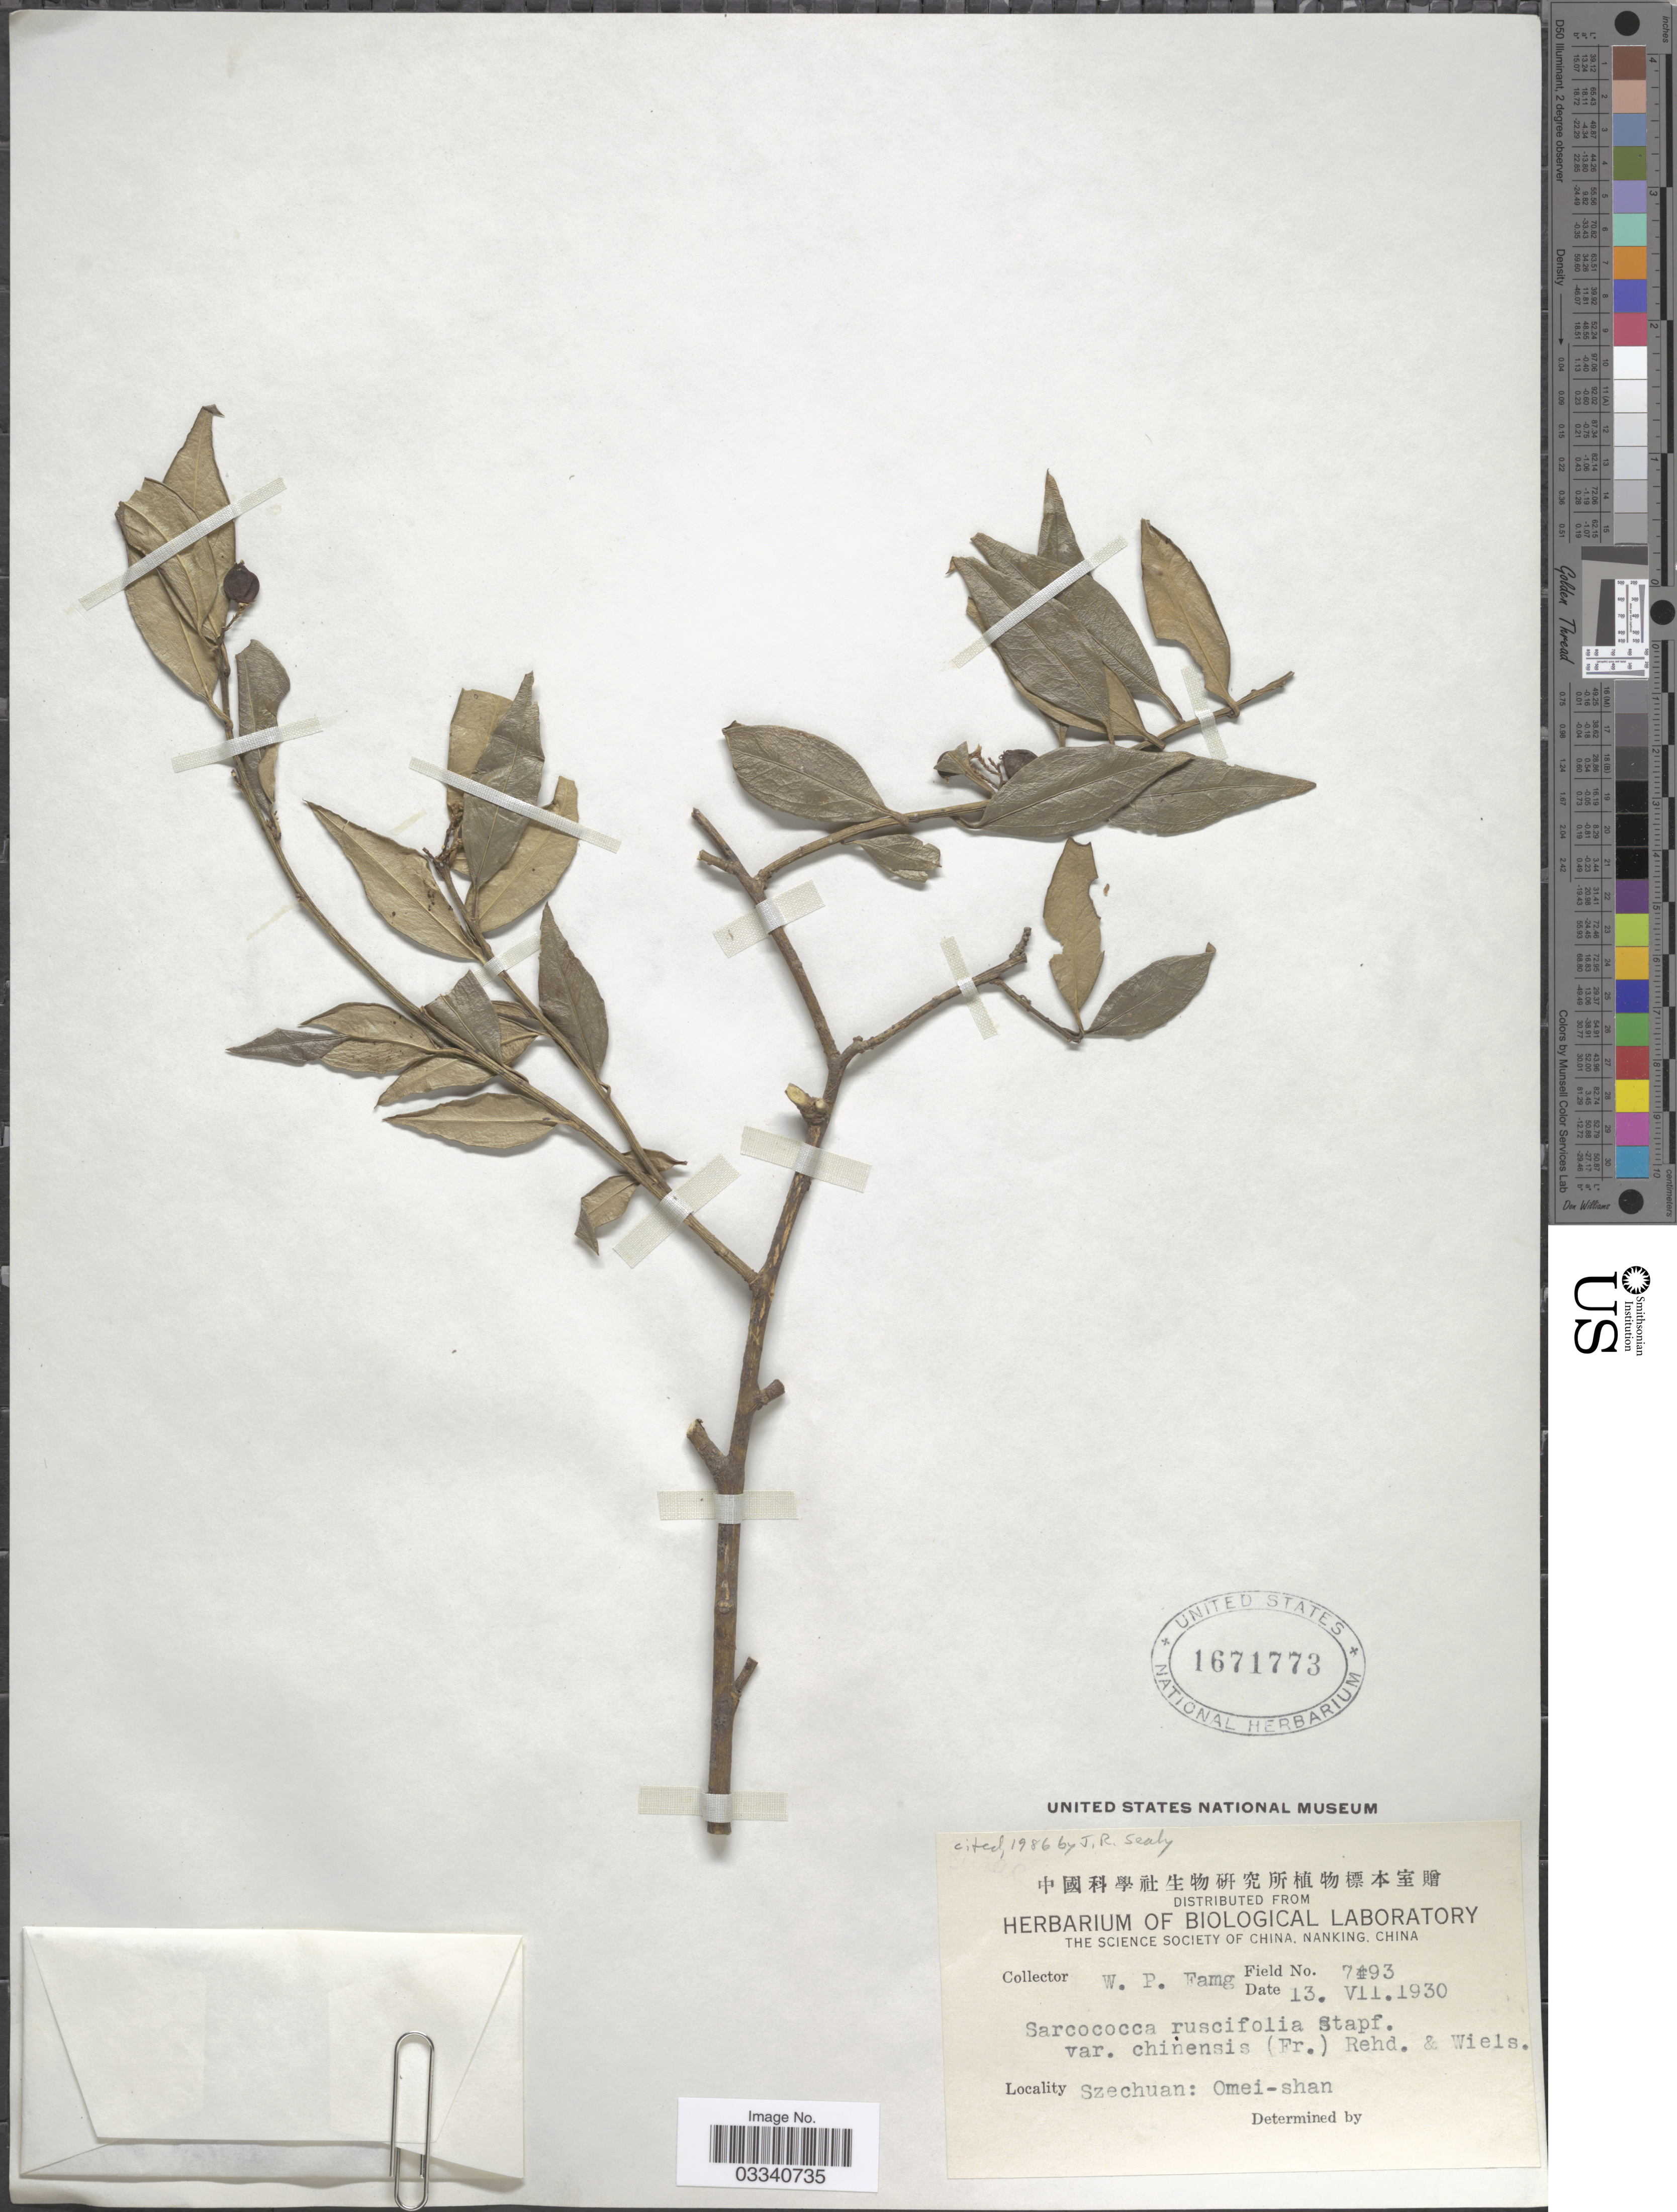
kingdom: Plantae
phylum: Tracheophyta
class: Magnoliopsida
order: Buxales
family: Buxaceae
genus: Sarcococca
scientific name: Sarcococca ruscifolia var. chinensis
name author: Rehder & E.H. Wilson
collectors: W. P. Fang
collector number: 7493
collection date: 1930-07-13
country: China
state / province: Sichuan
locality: Szechuan: Omei-shan.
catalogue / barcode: US 1671773